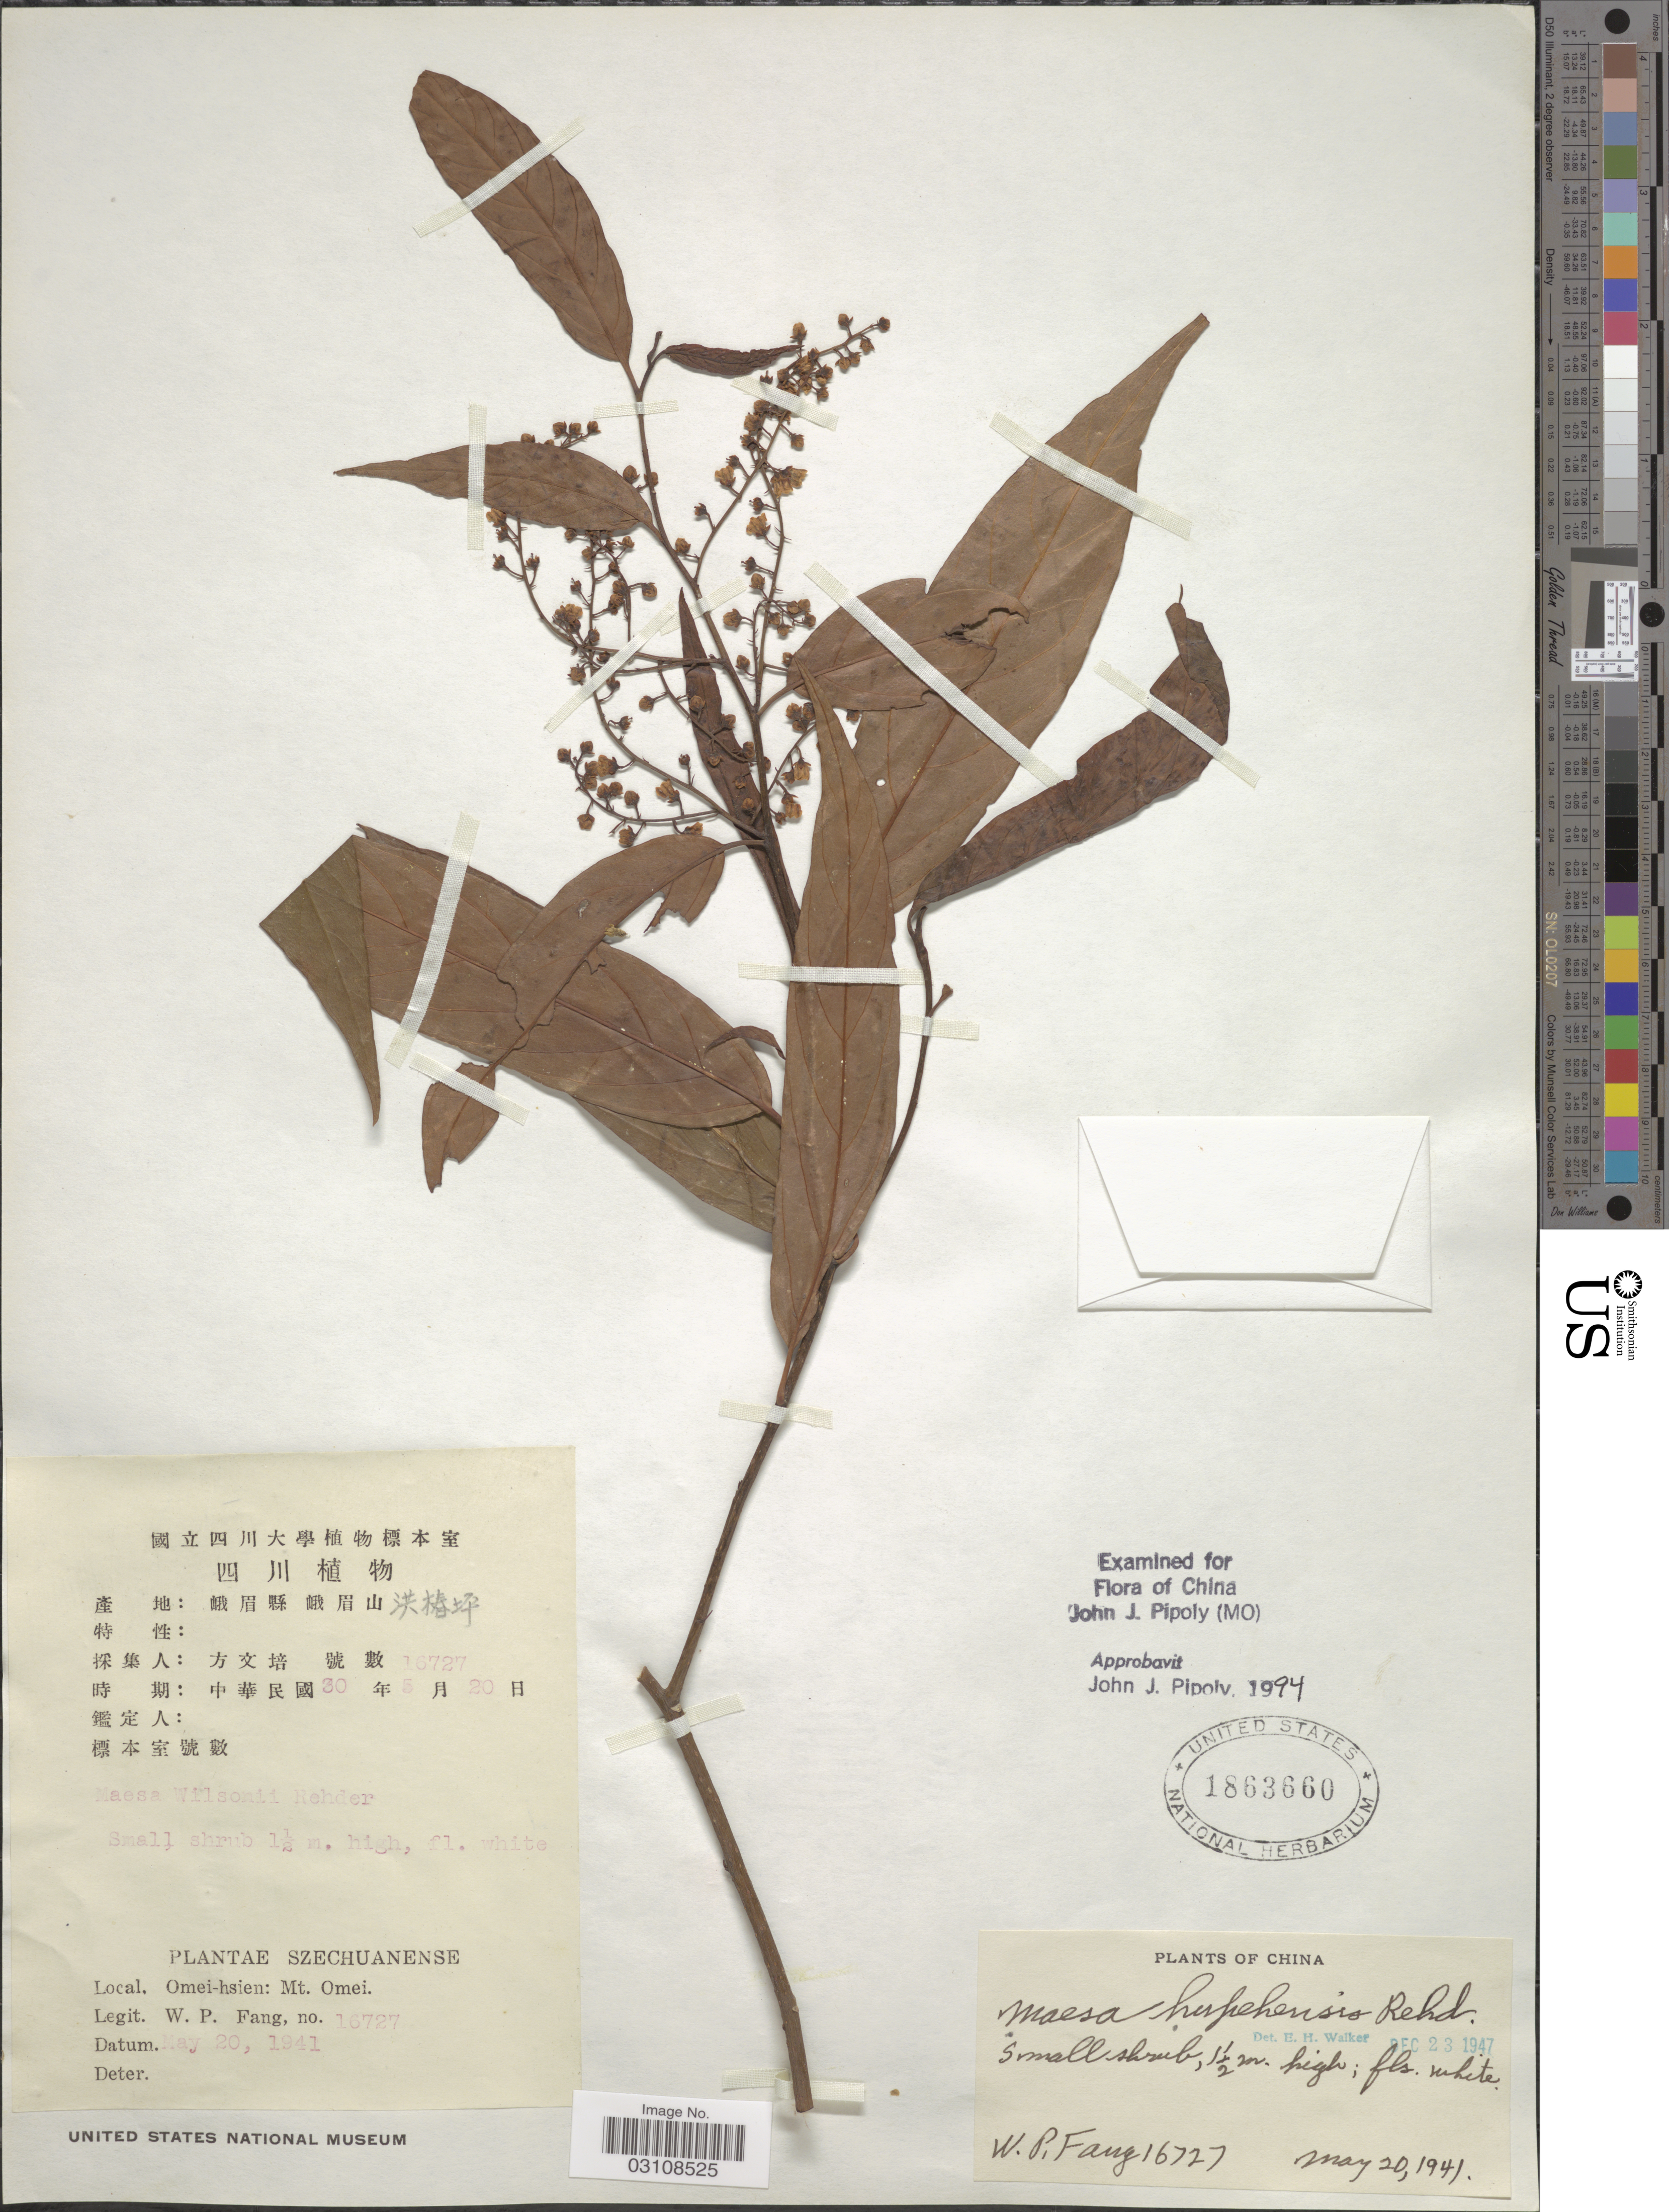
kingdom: Plantae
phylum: Tracheophyta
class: Magnoliopsida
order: Ericales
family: Primulaceae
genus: Maesa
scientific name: Maesa hupehensis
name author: Rehder in Sarg.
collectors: W. P. Fang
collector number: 16727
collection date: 1941-05-20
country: China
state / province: Sichuan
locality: Szechuanense. Omei-hsien: Mt. Omei.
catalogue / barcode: US 1863660